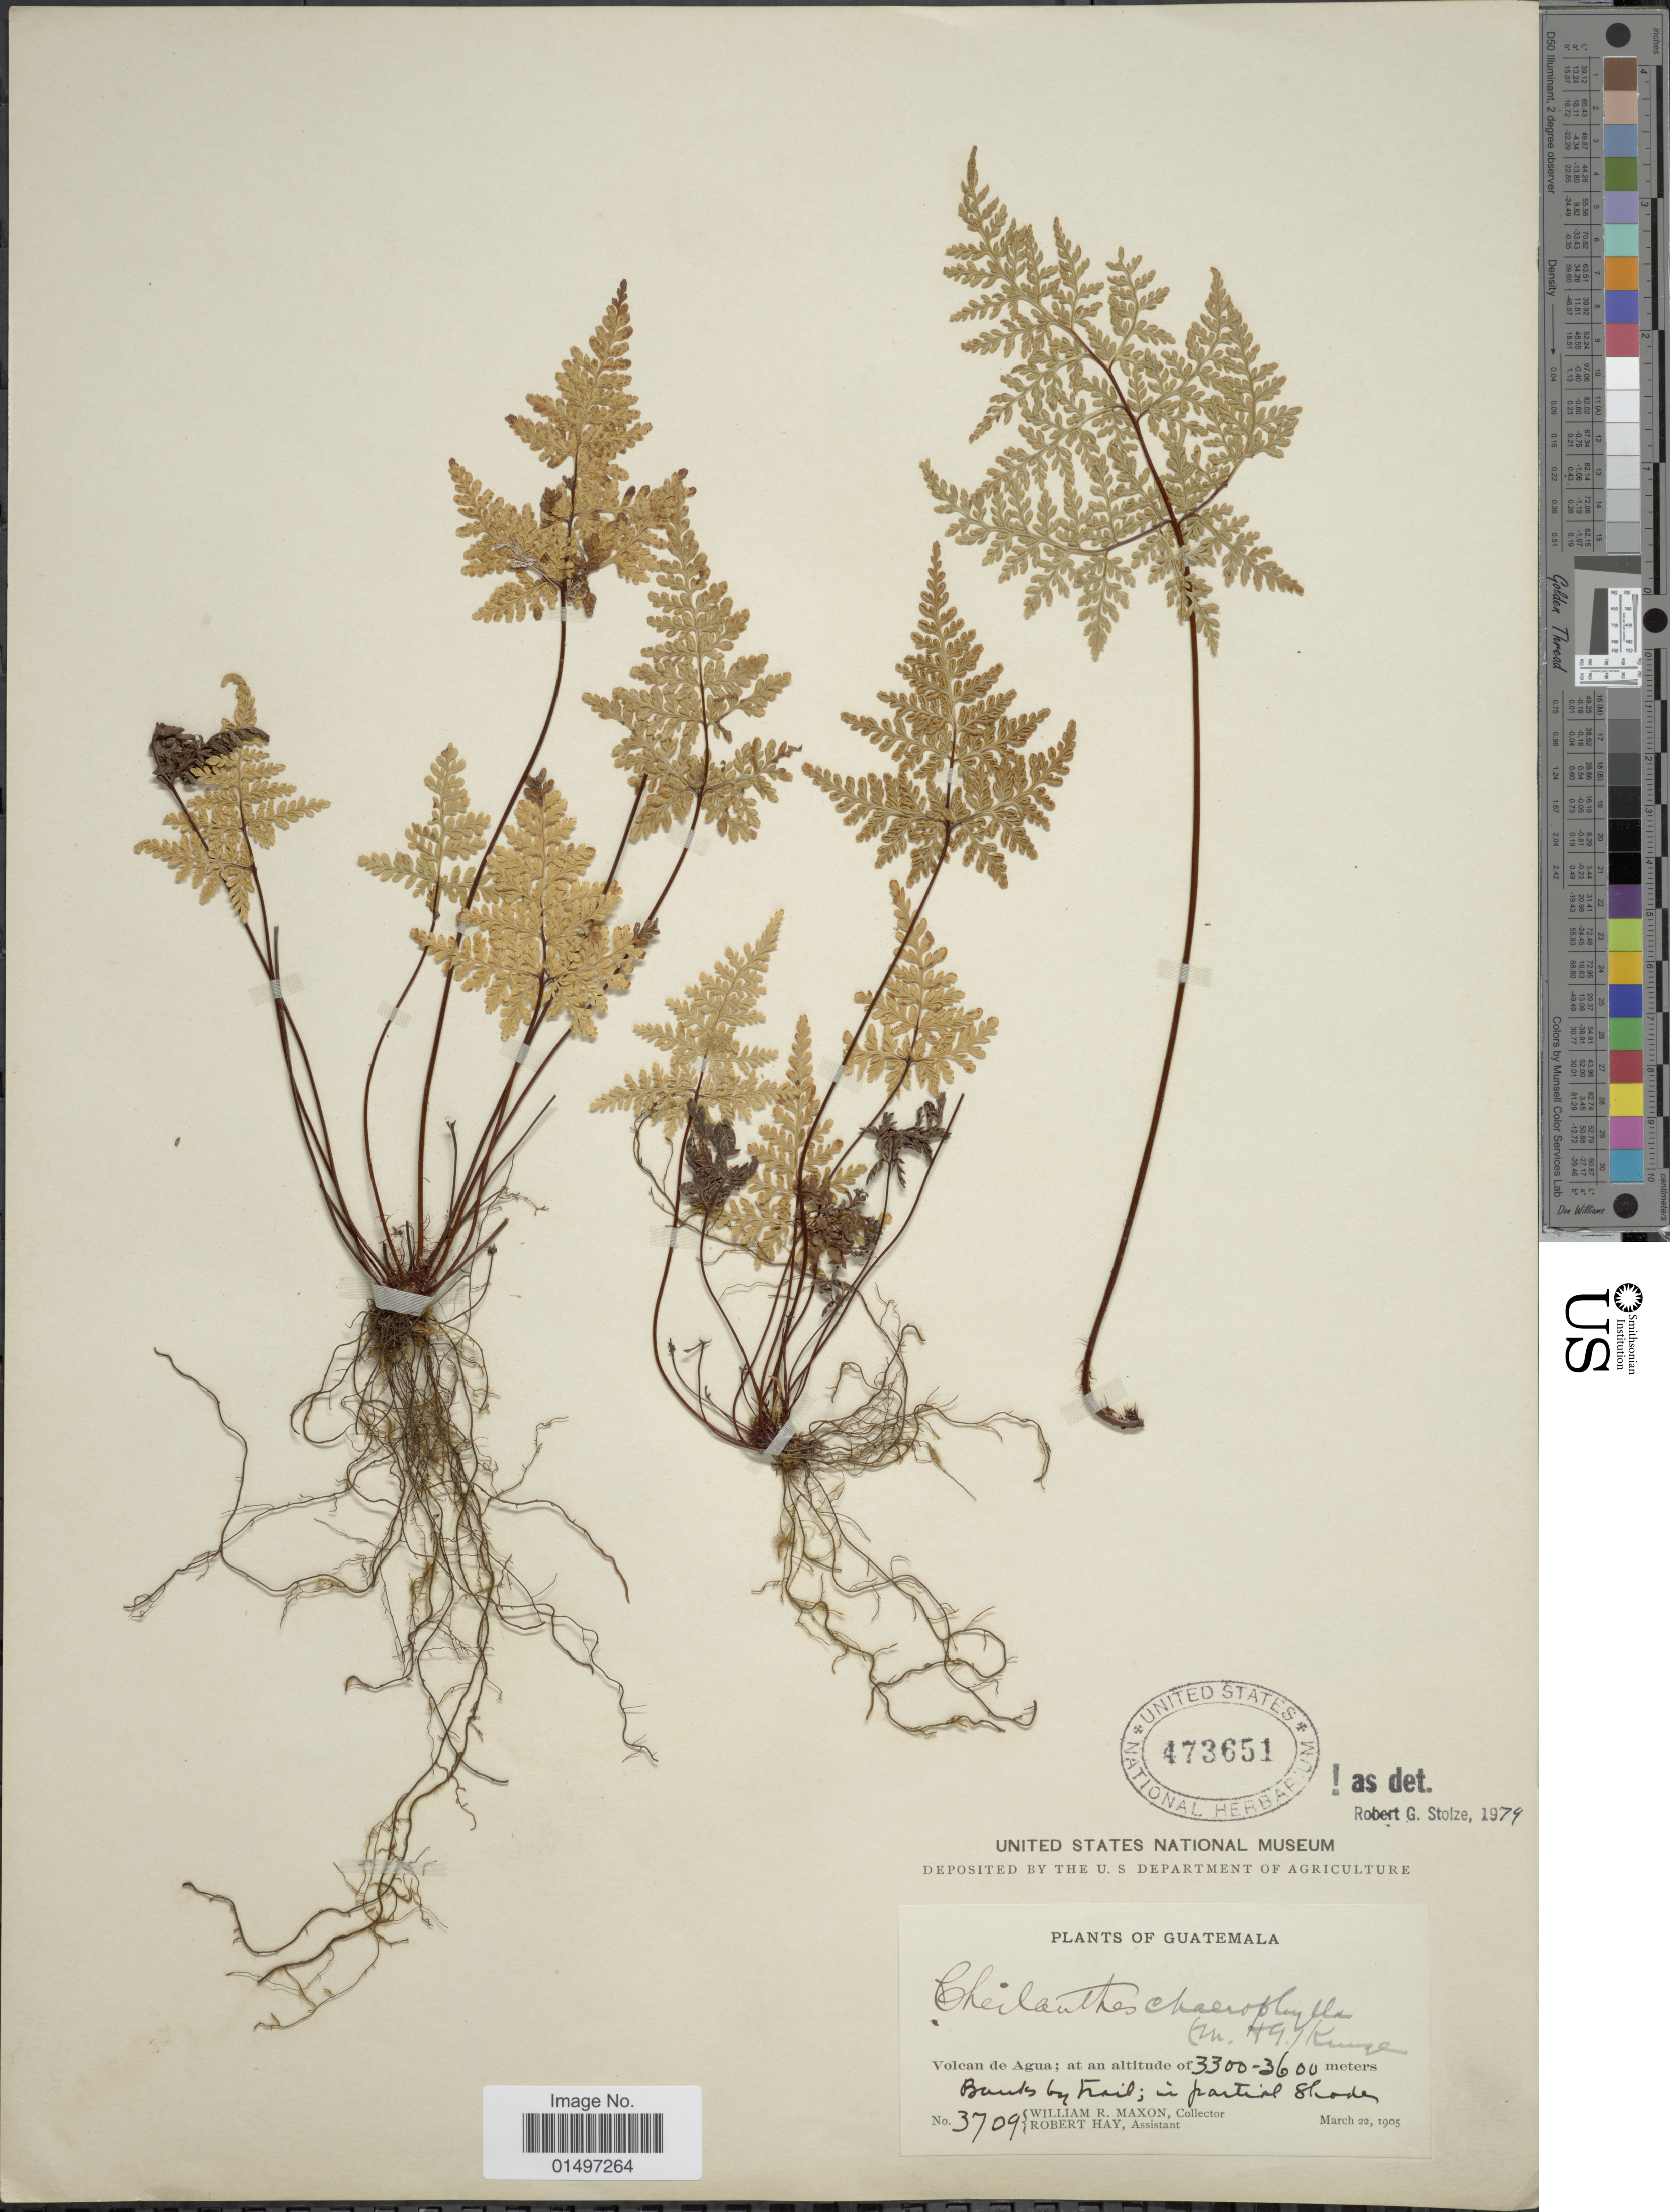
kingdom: Plantae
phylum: Tracheophyta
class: Polypodiopsida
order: Polypodiales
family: Pteridaceae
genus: Gaga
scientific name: Gaga membranacea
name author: (Davenp.) Fay W. Li & Windham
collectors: W. R. Maxon & R. H. Hay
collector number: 3709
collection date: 1905-03-22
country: Guatemala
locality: Volcan de Agua. Banks by trail.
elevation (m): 3300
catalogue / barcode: US 473651